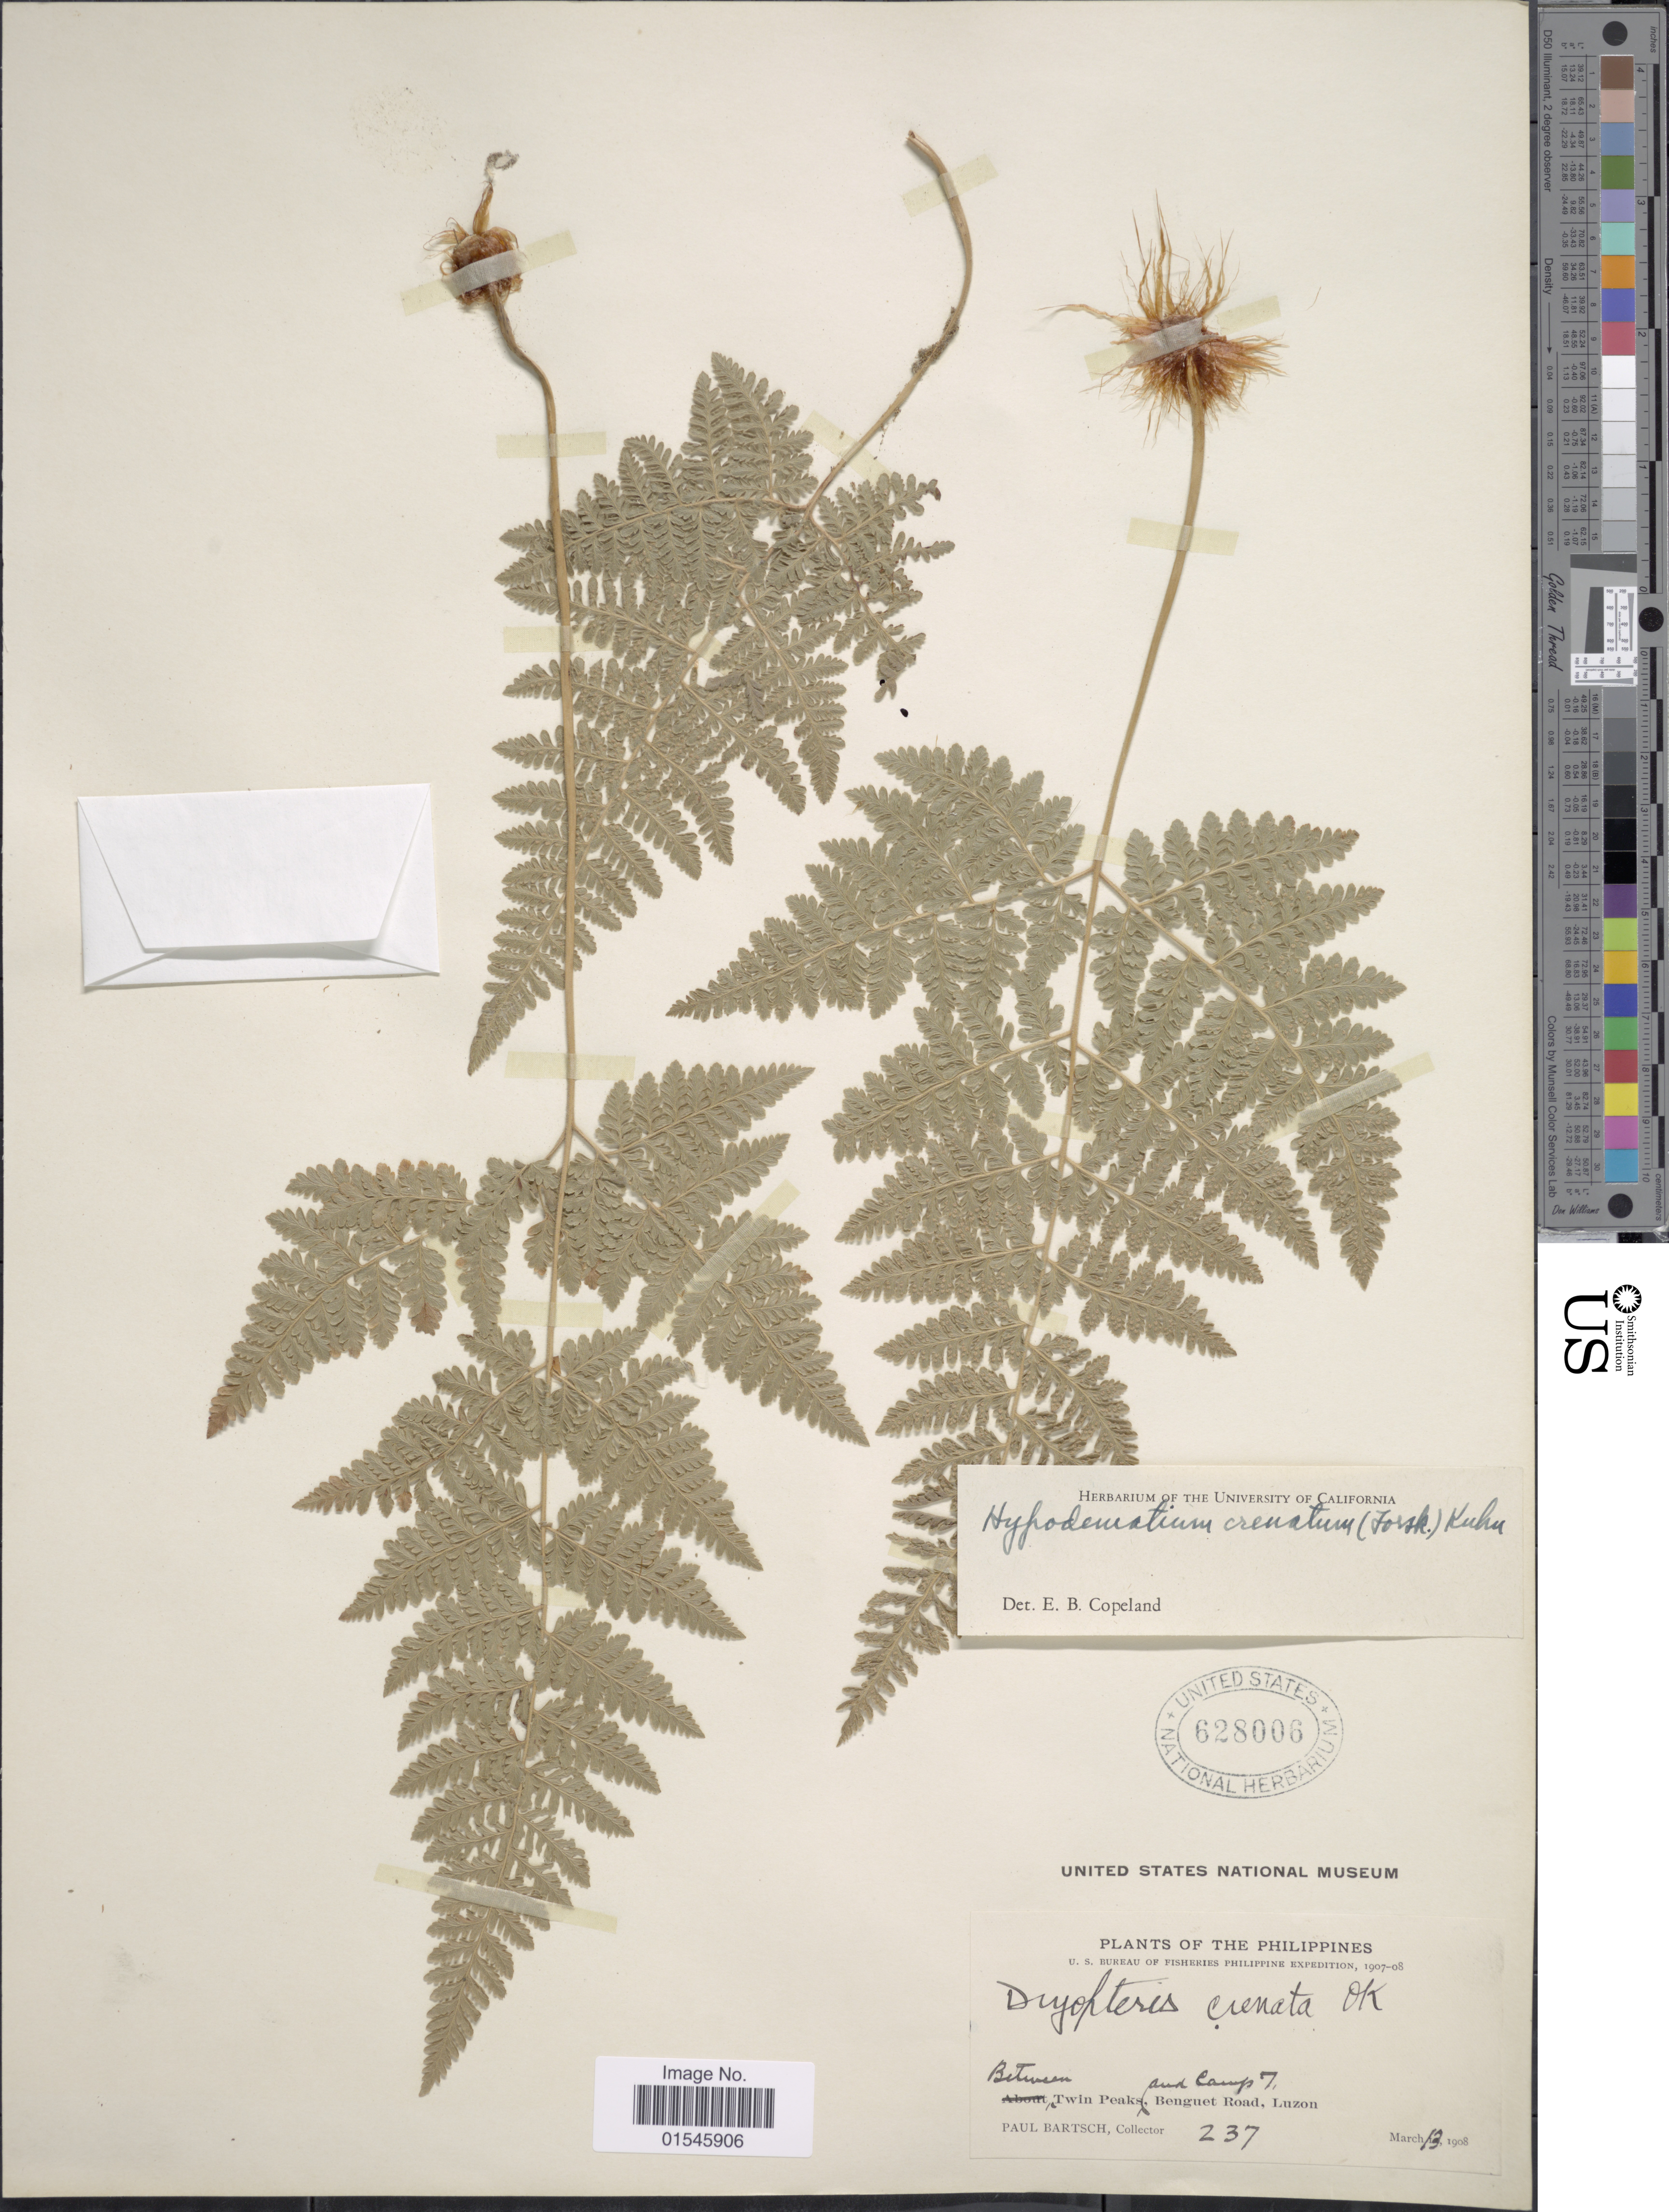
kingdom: Plantae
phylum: Tracheophyta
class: Polypodiopsida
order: Polypodiales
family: Hypodematiaceae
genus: Hypodematium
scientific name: Hypodematium crenatum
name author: (Forssk.) Kuhn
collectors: P. Bartsch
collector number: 237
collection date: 1908-03-13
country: Philippines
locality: Between Twin Peaks and Camp 7, Benguet Road, Luzon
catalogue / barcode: US 628006